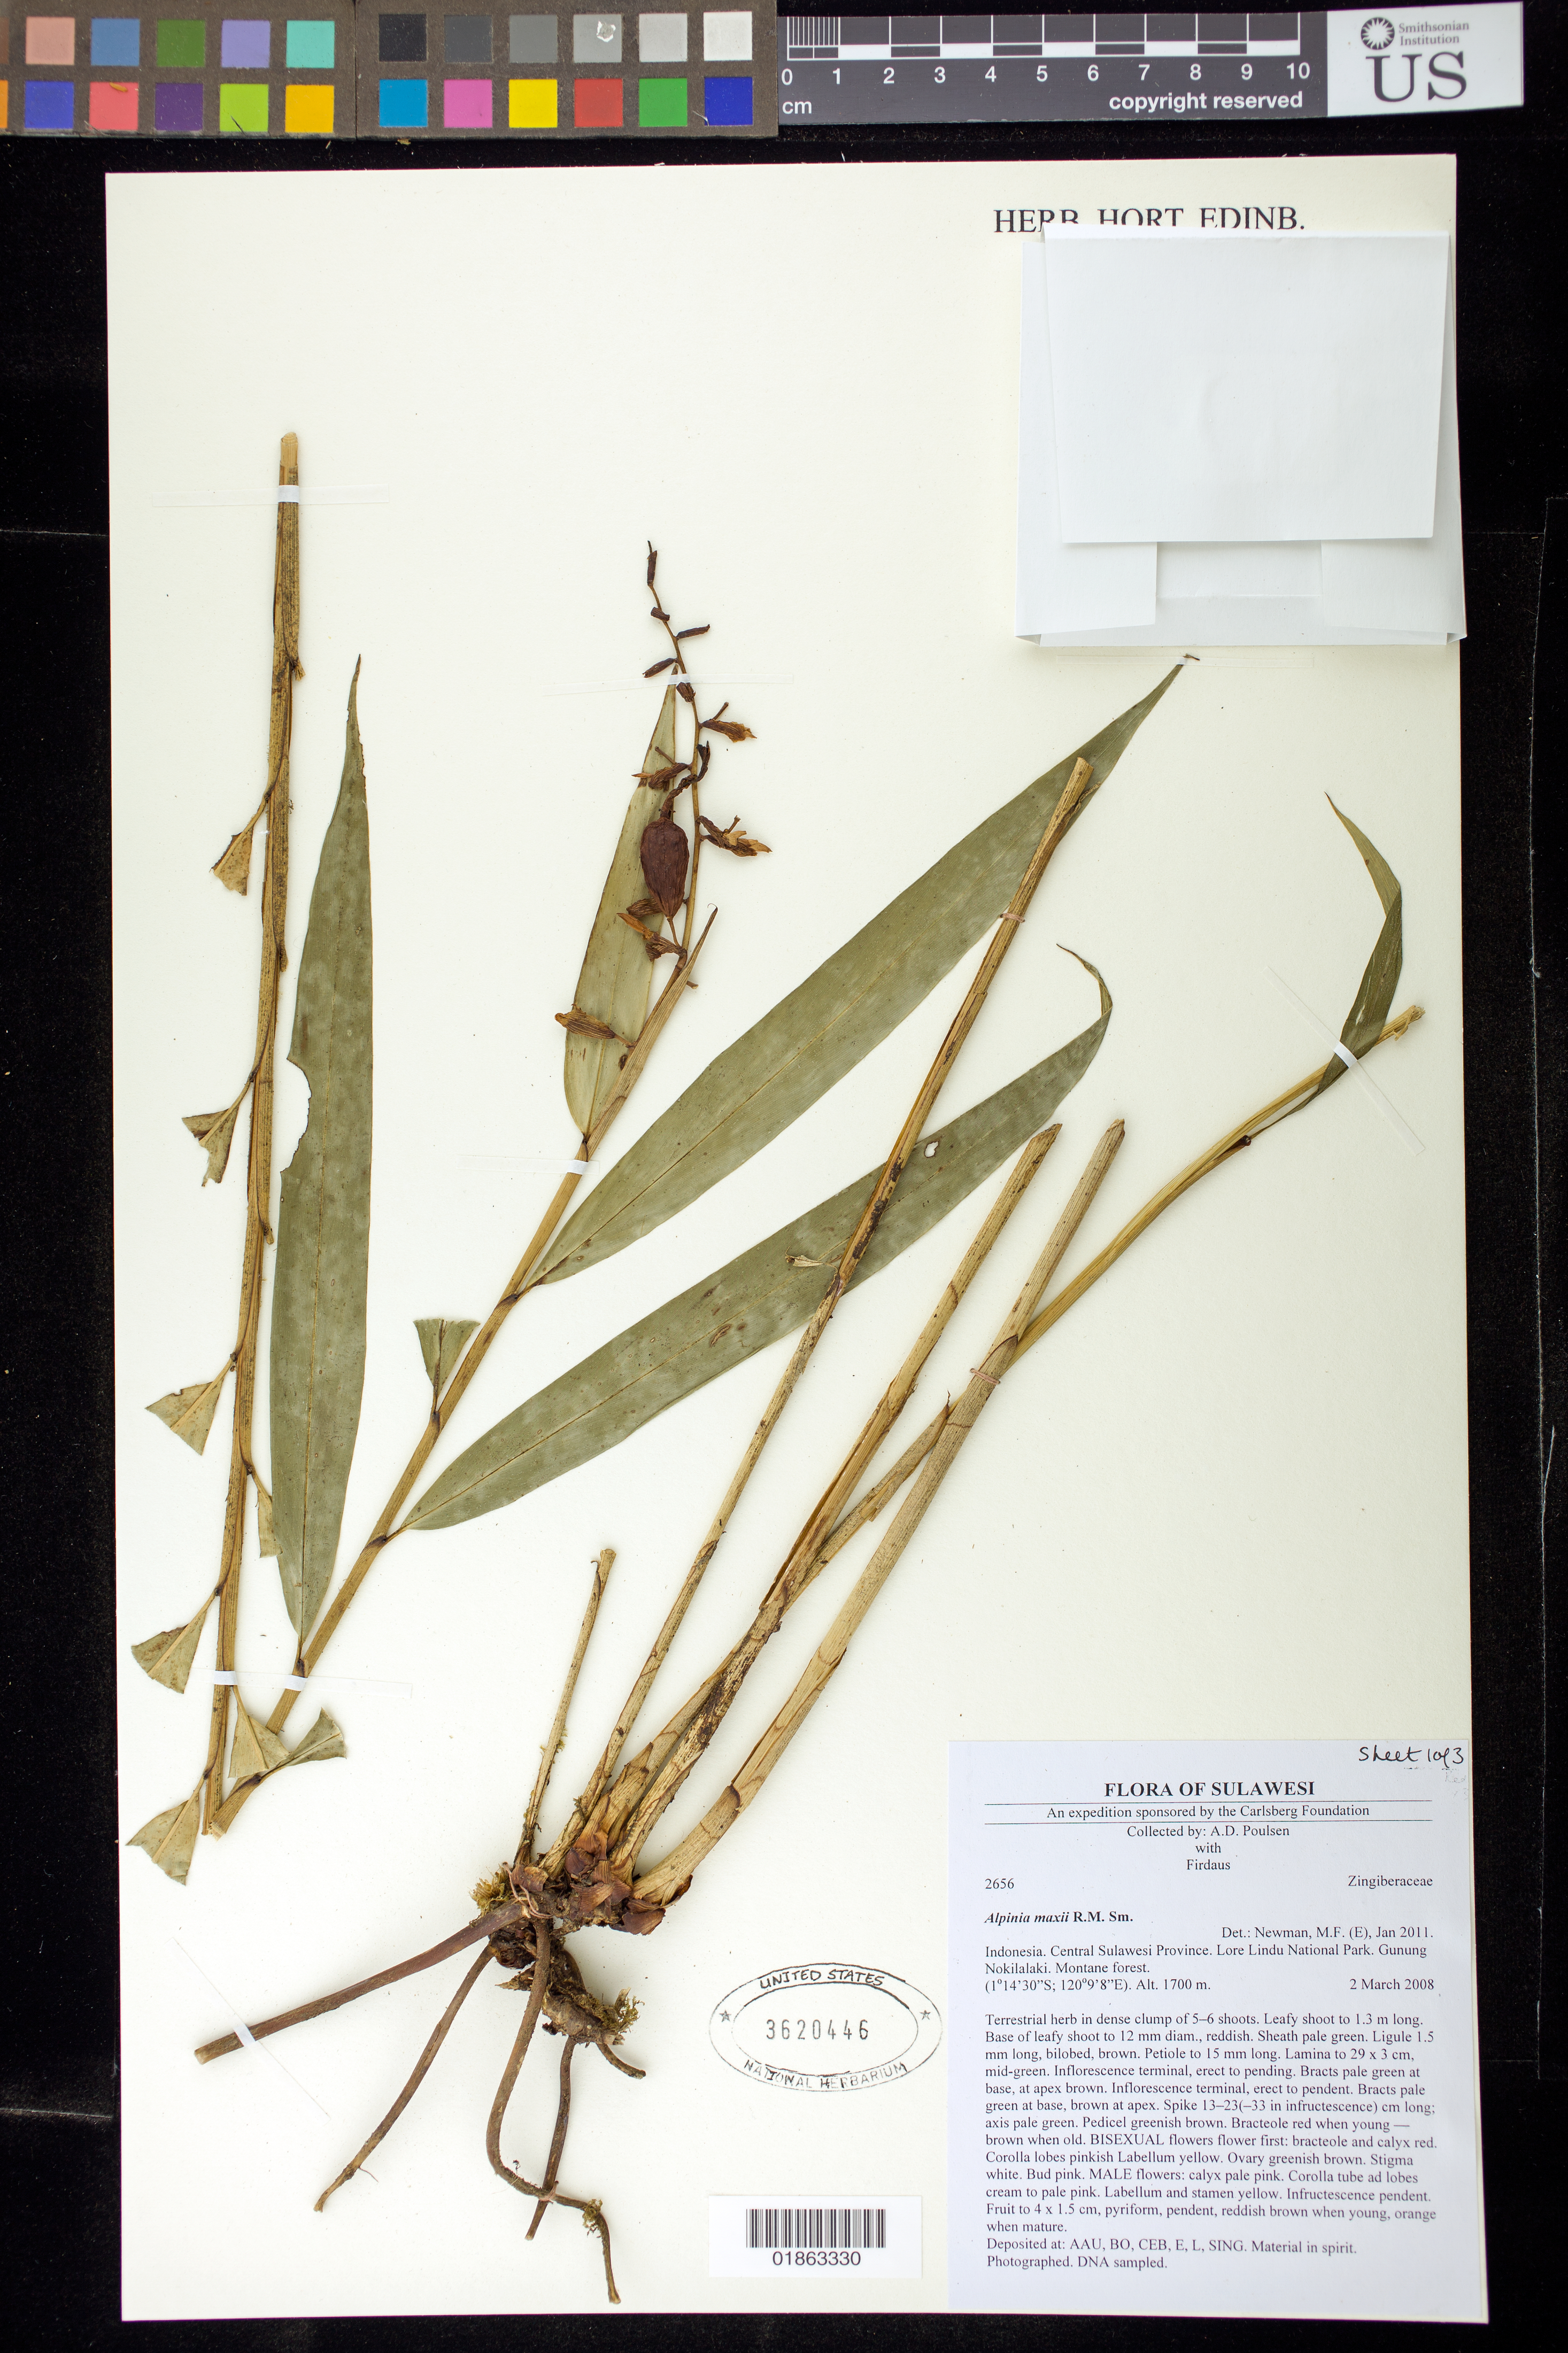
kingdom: Plantae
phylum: Tracheophyta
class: Liliopsida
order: Zingiberales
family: Zingiberaceae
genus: Alpinia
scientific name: Alpinia maxii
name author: R.M. Sm.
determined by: Newman, M. F.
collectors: A. D. Poulsen & Firdaus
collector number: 2656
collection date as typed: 2 March 2008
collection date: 2008-03-02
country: Indonesia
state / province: Sulawesi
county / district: Sulawesi Tengah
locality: Lore Lindu National Park. Gunung Nokilalaki.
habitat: Montane forest.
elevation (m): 1700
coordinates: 1 14 30 S, 120 9 8 E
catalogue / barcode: US 3620446